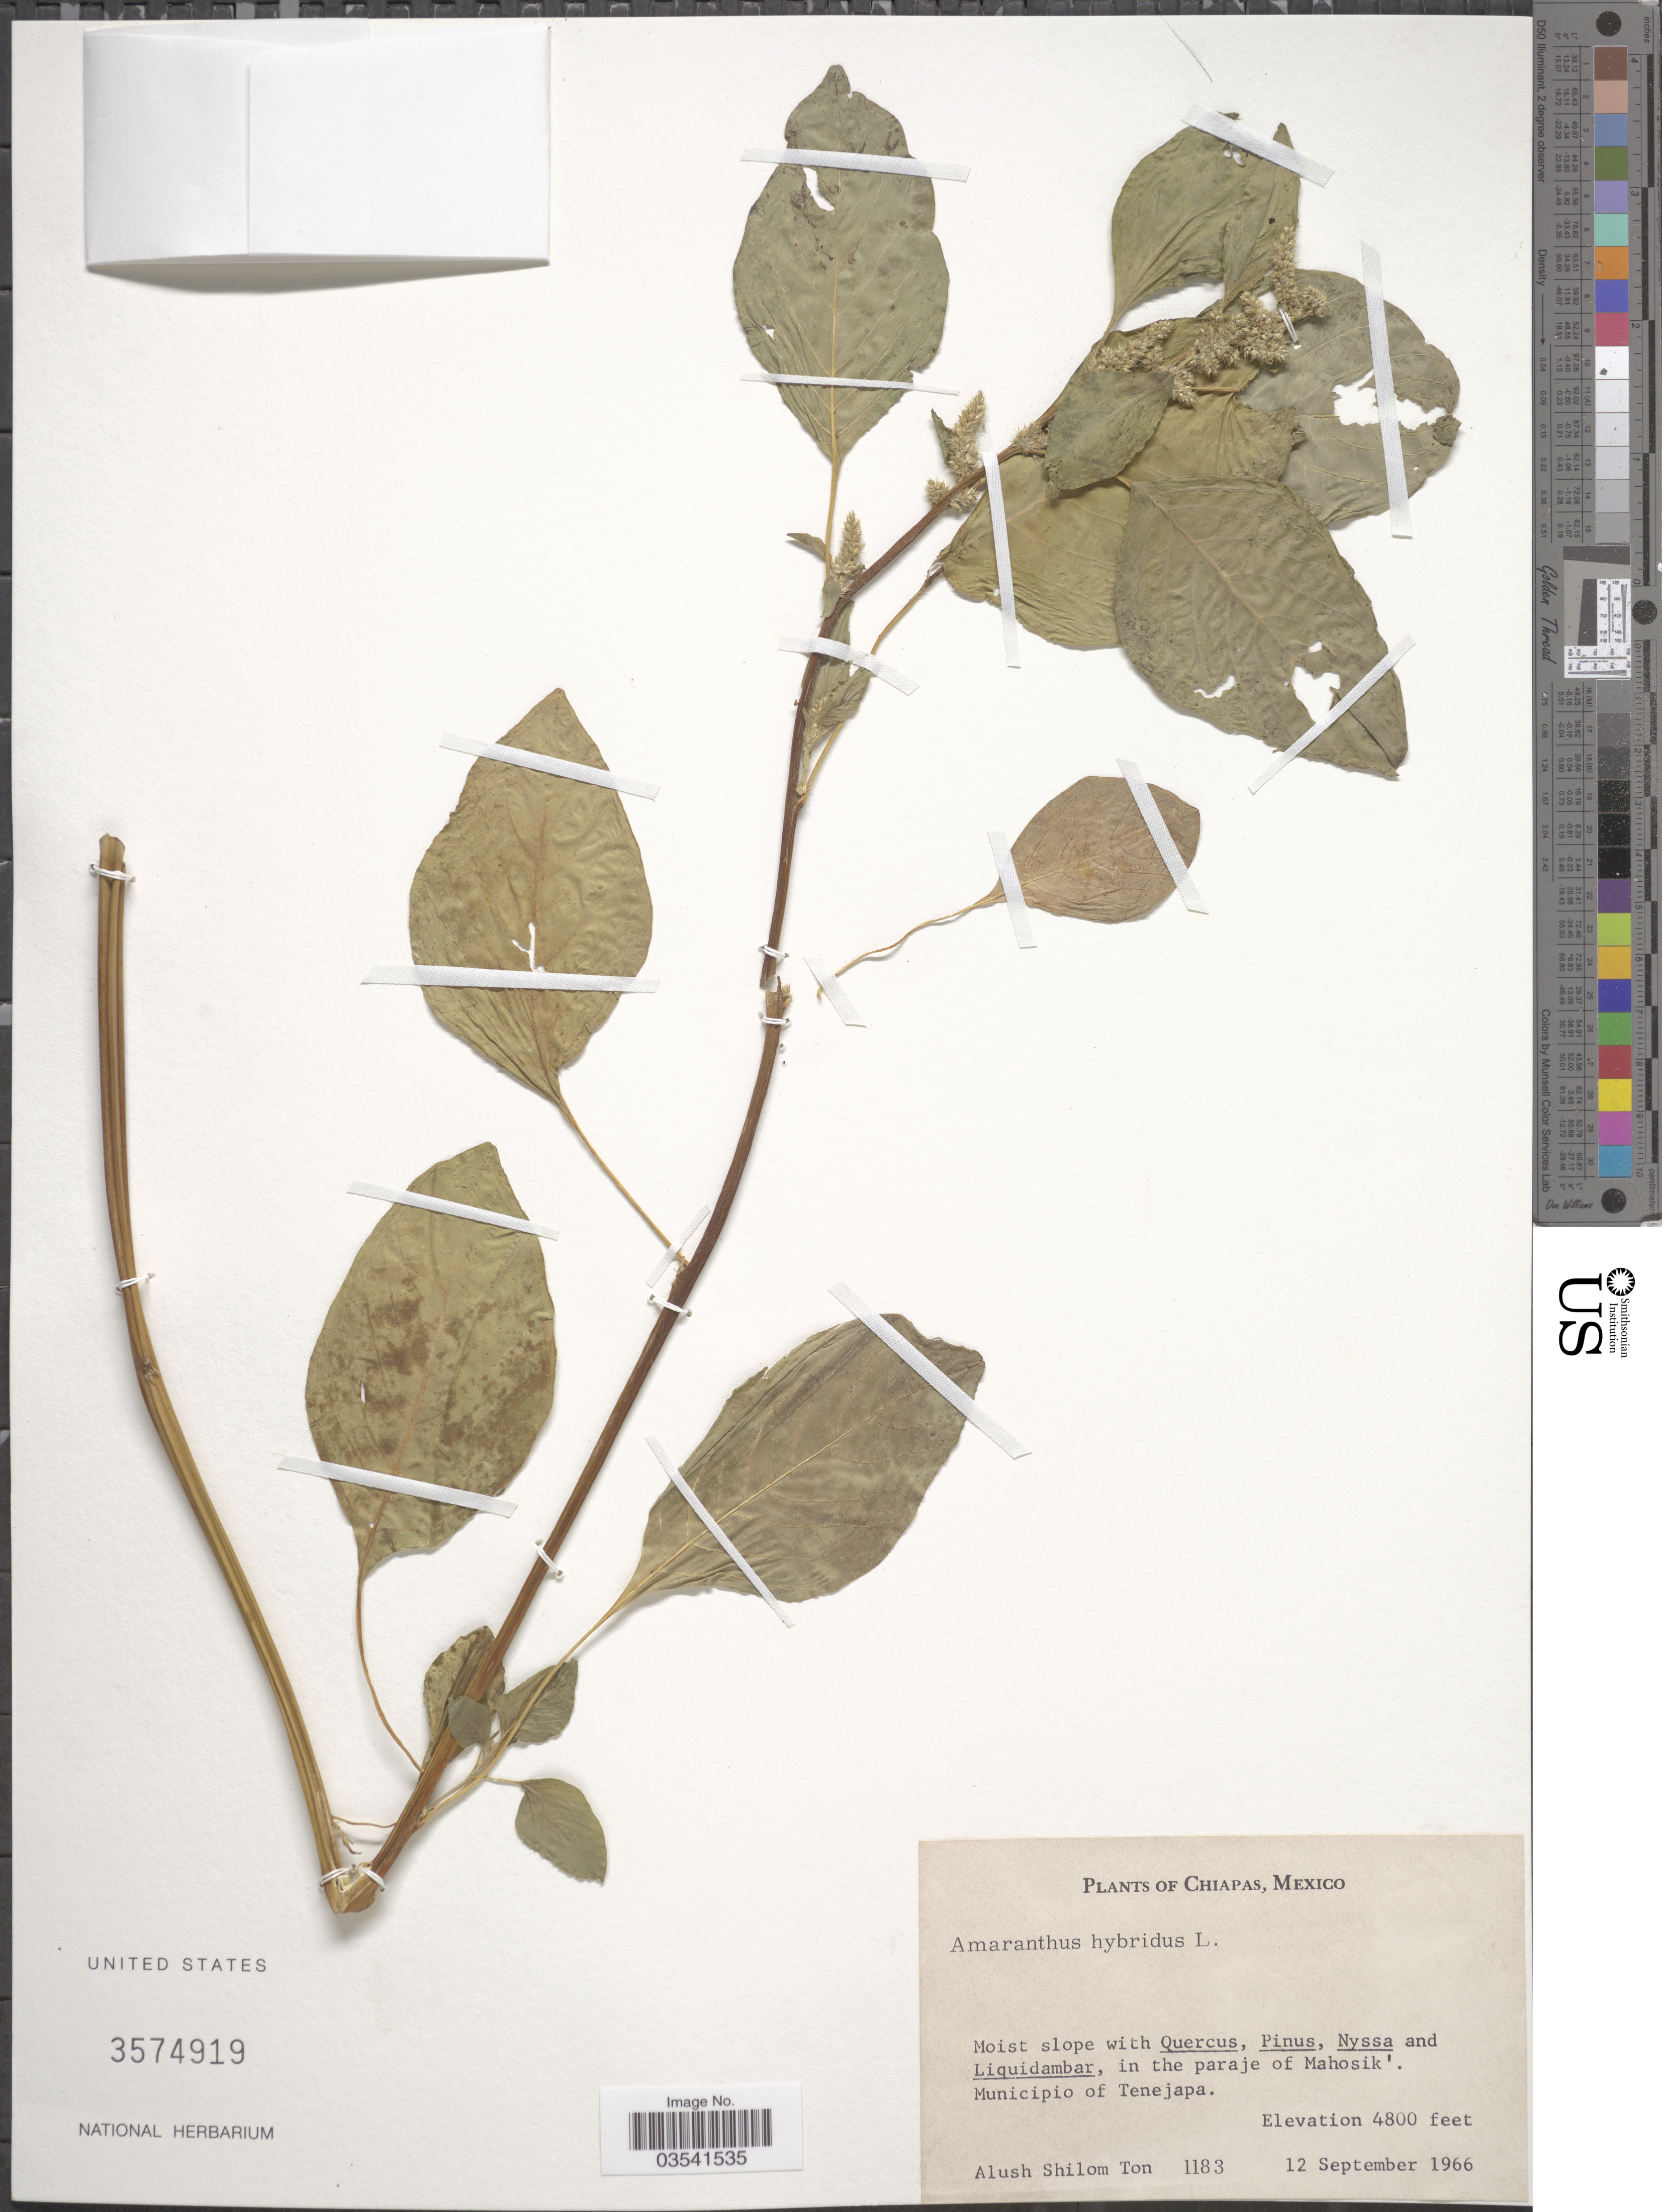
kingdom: Plantae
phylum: Tracheophyta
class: Magnoliopsida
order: Caryophyllales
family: Amaranthaceae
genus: Amaranthus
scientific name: Amaranthus hybridus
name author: L.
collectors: A. M. Ton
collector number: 1183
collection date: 1966-09-12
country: Mexico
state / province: Chiapas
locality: In the paraje of Mahosik'. Municipio of Tenejapa.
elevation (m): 1463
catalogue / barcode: US 3574919